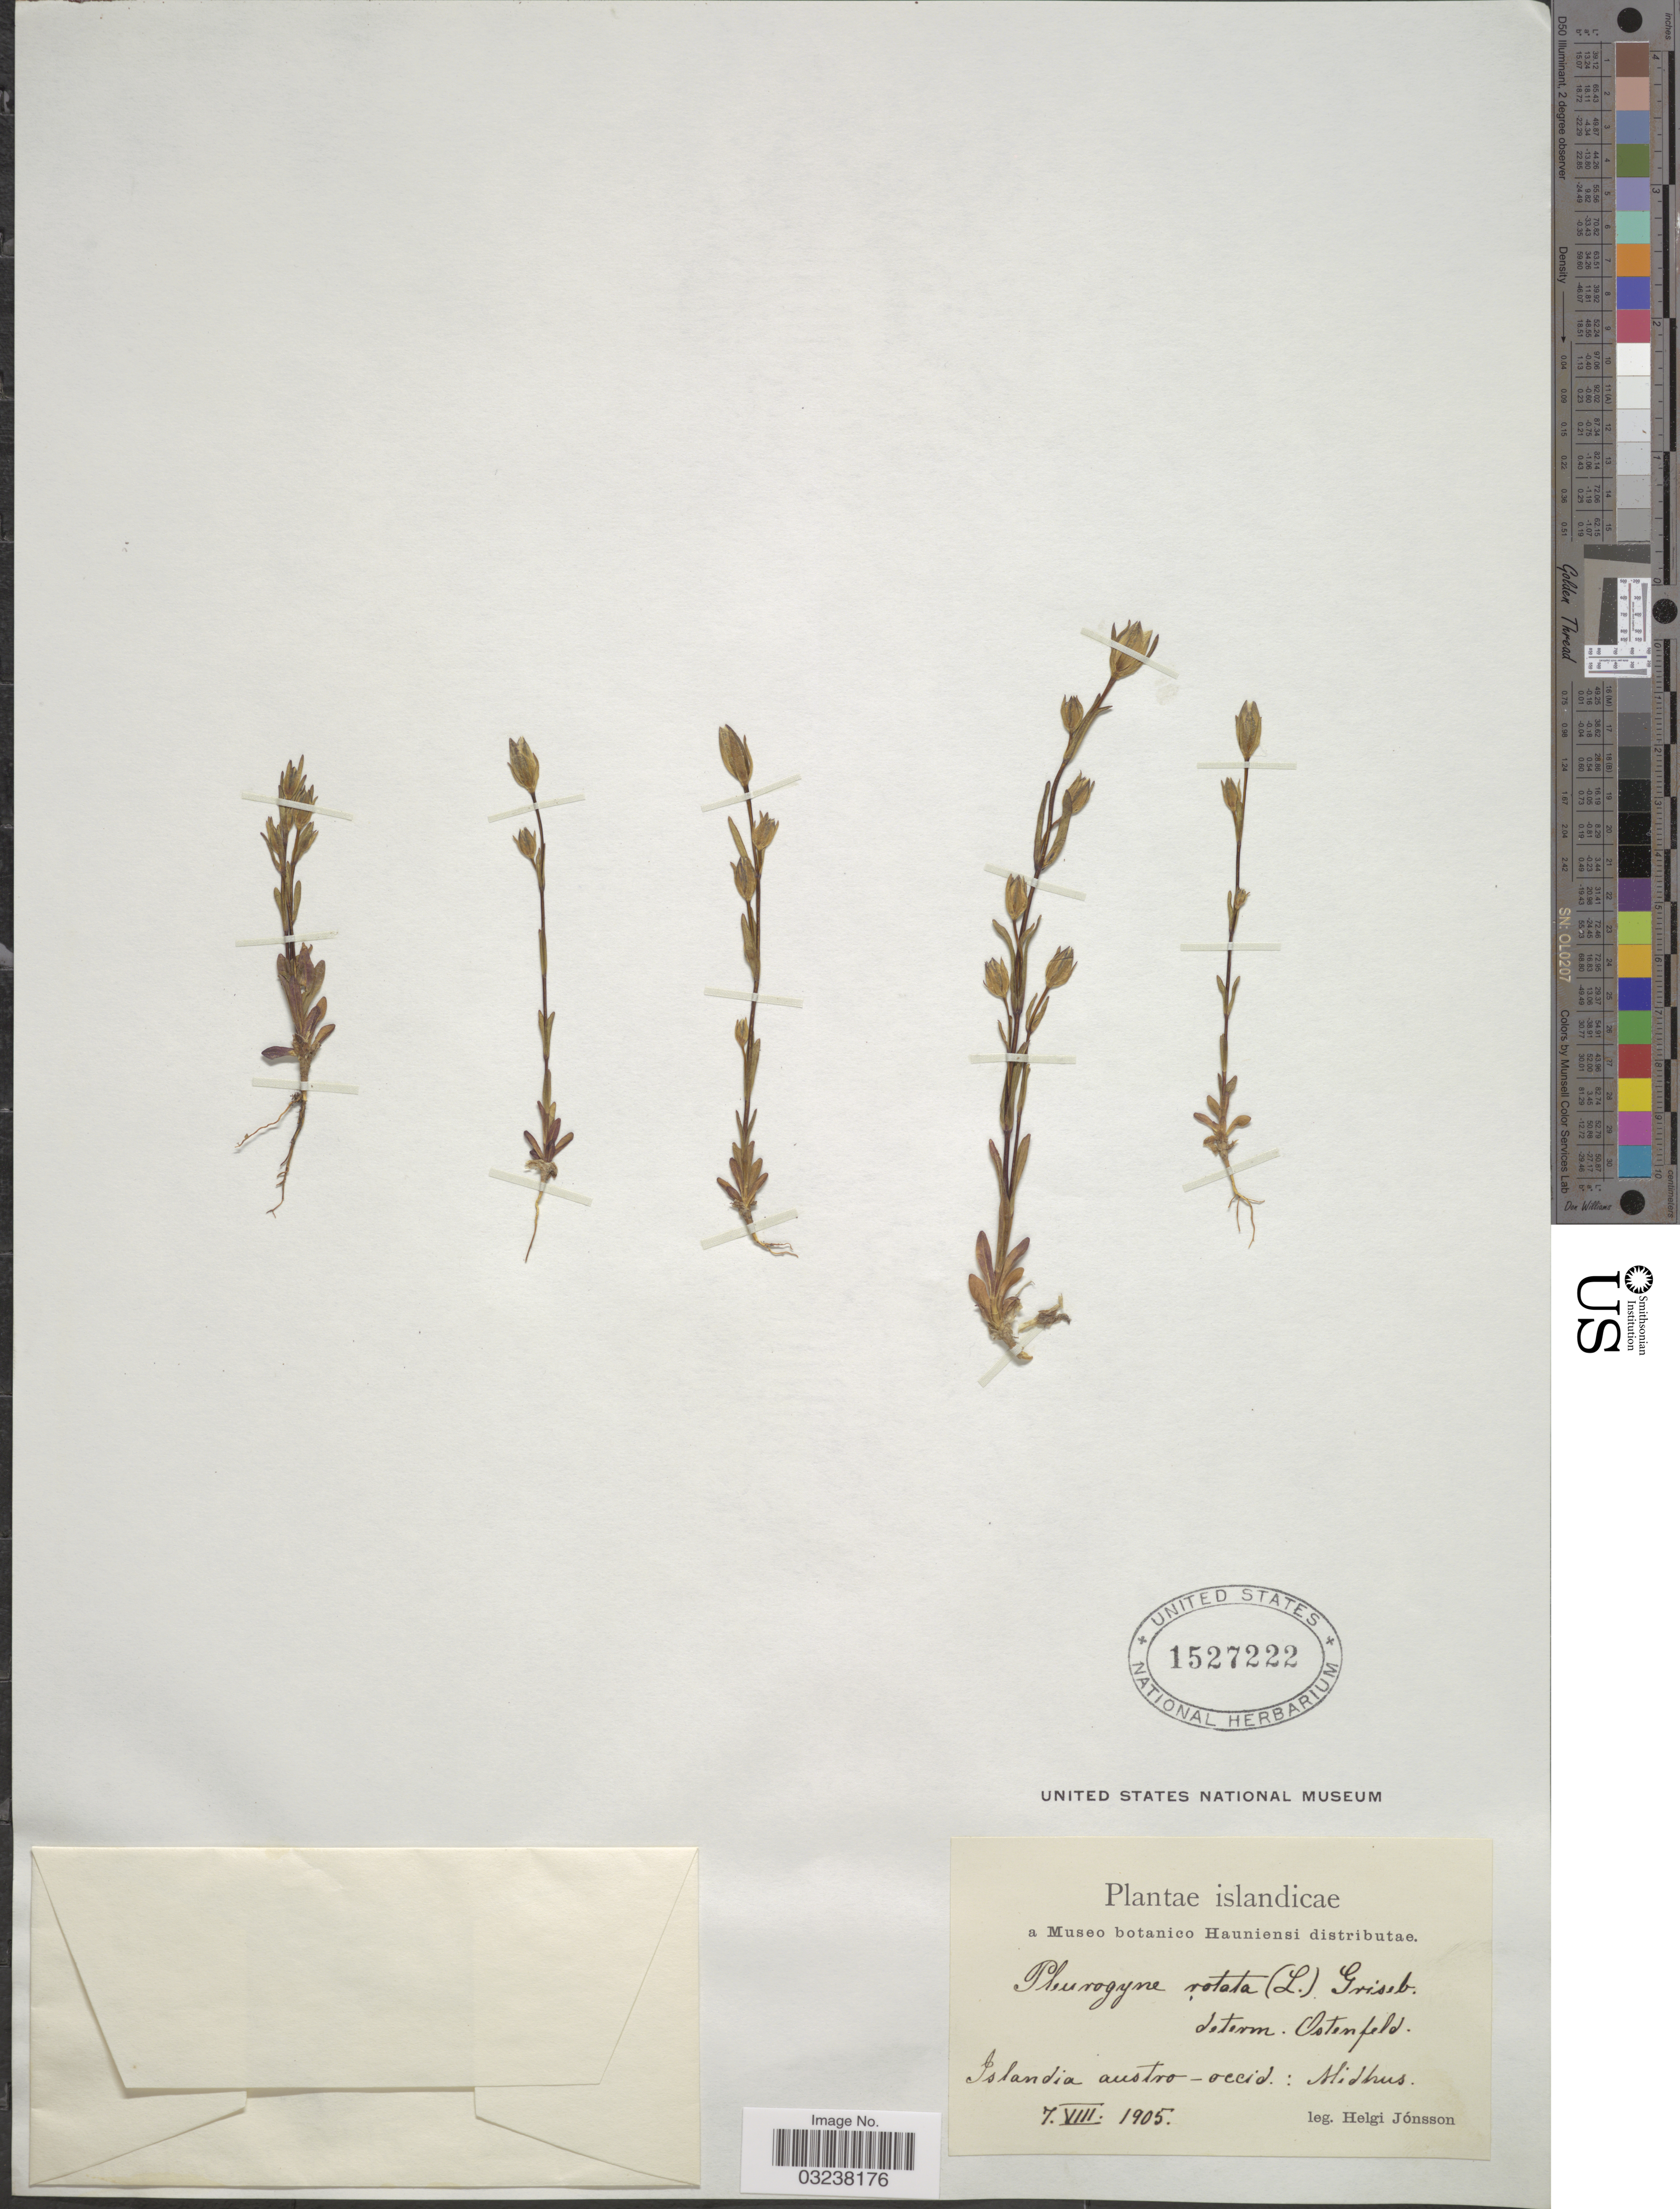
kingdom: Plantae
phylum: Tracheophyta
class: Magnoliopsida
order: Gentianales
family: Gentianaceae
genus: Lomatogonium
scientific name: Lomatogonium rotatum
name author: (L.) Fr.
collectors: H. Jónsson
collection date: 1905-08-07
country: Iceland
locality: Islandia austro-occid: Midhus.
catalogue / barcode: US 1527222